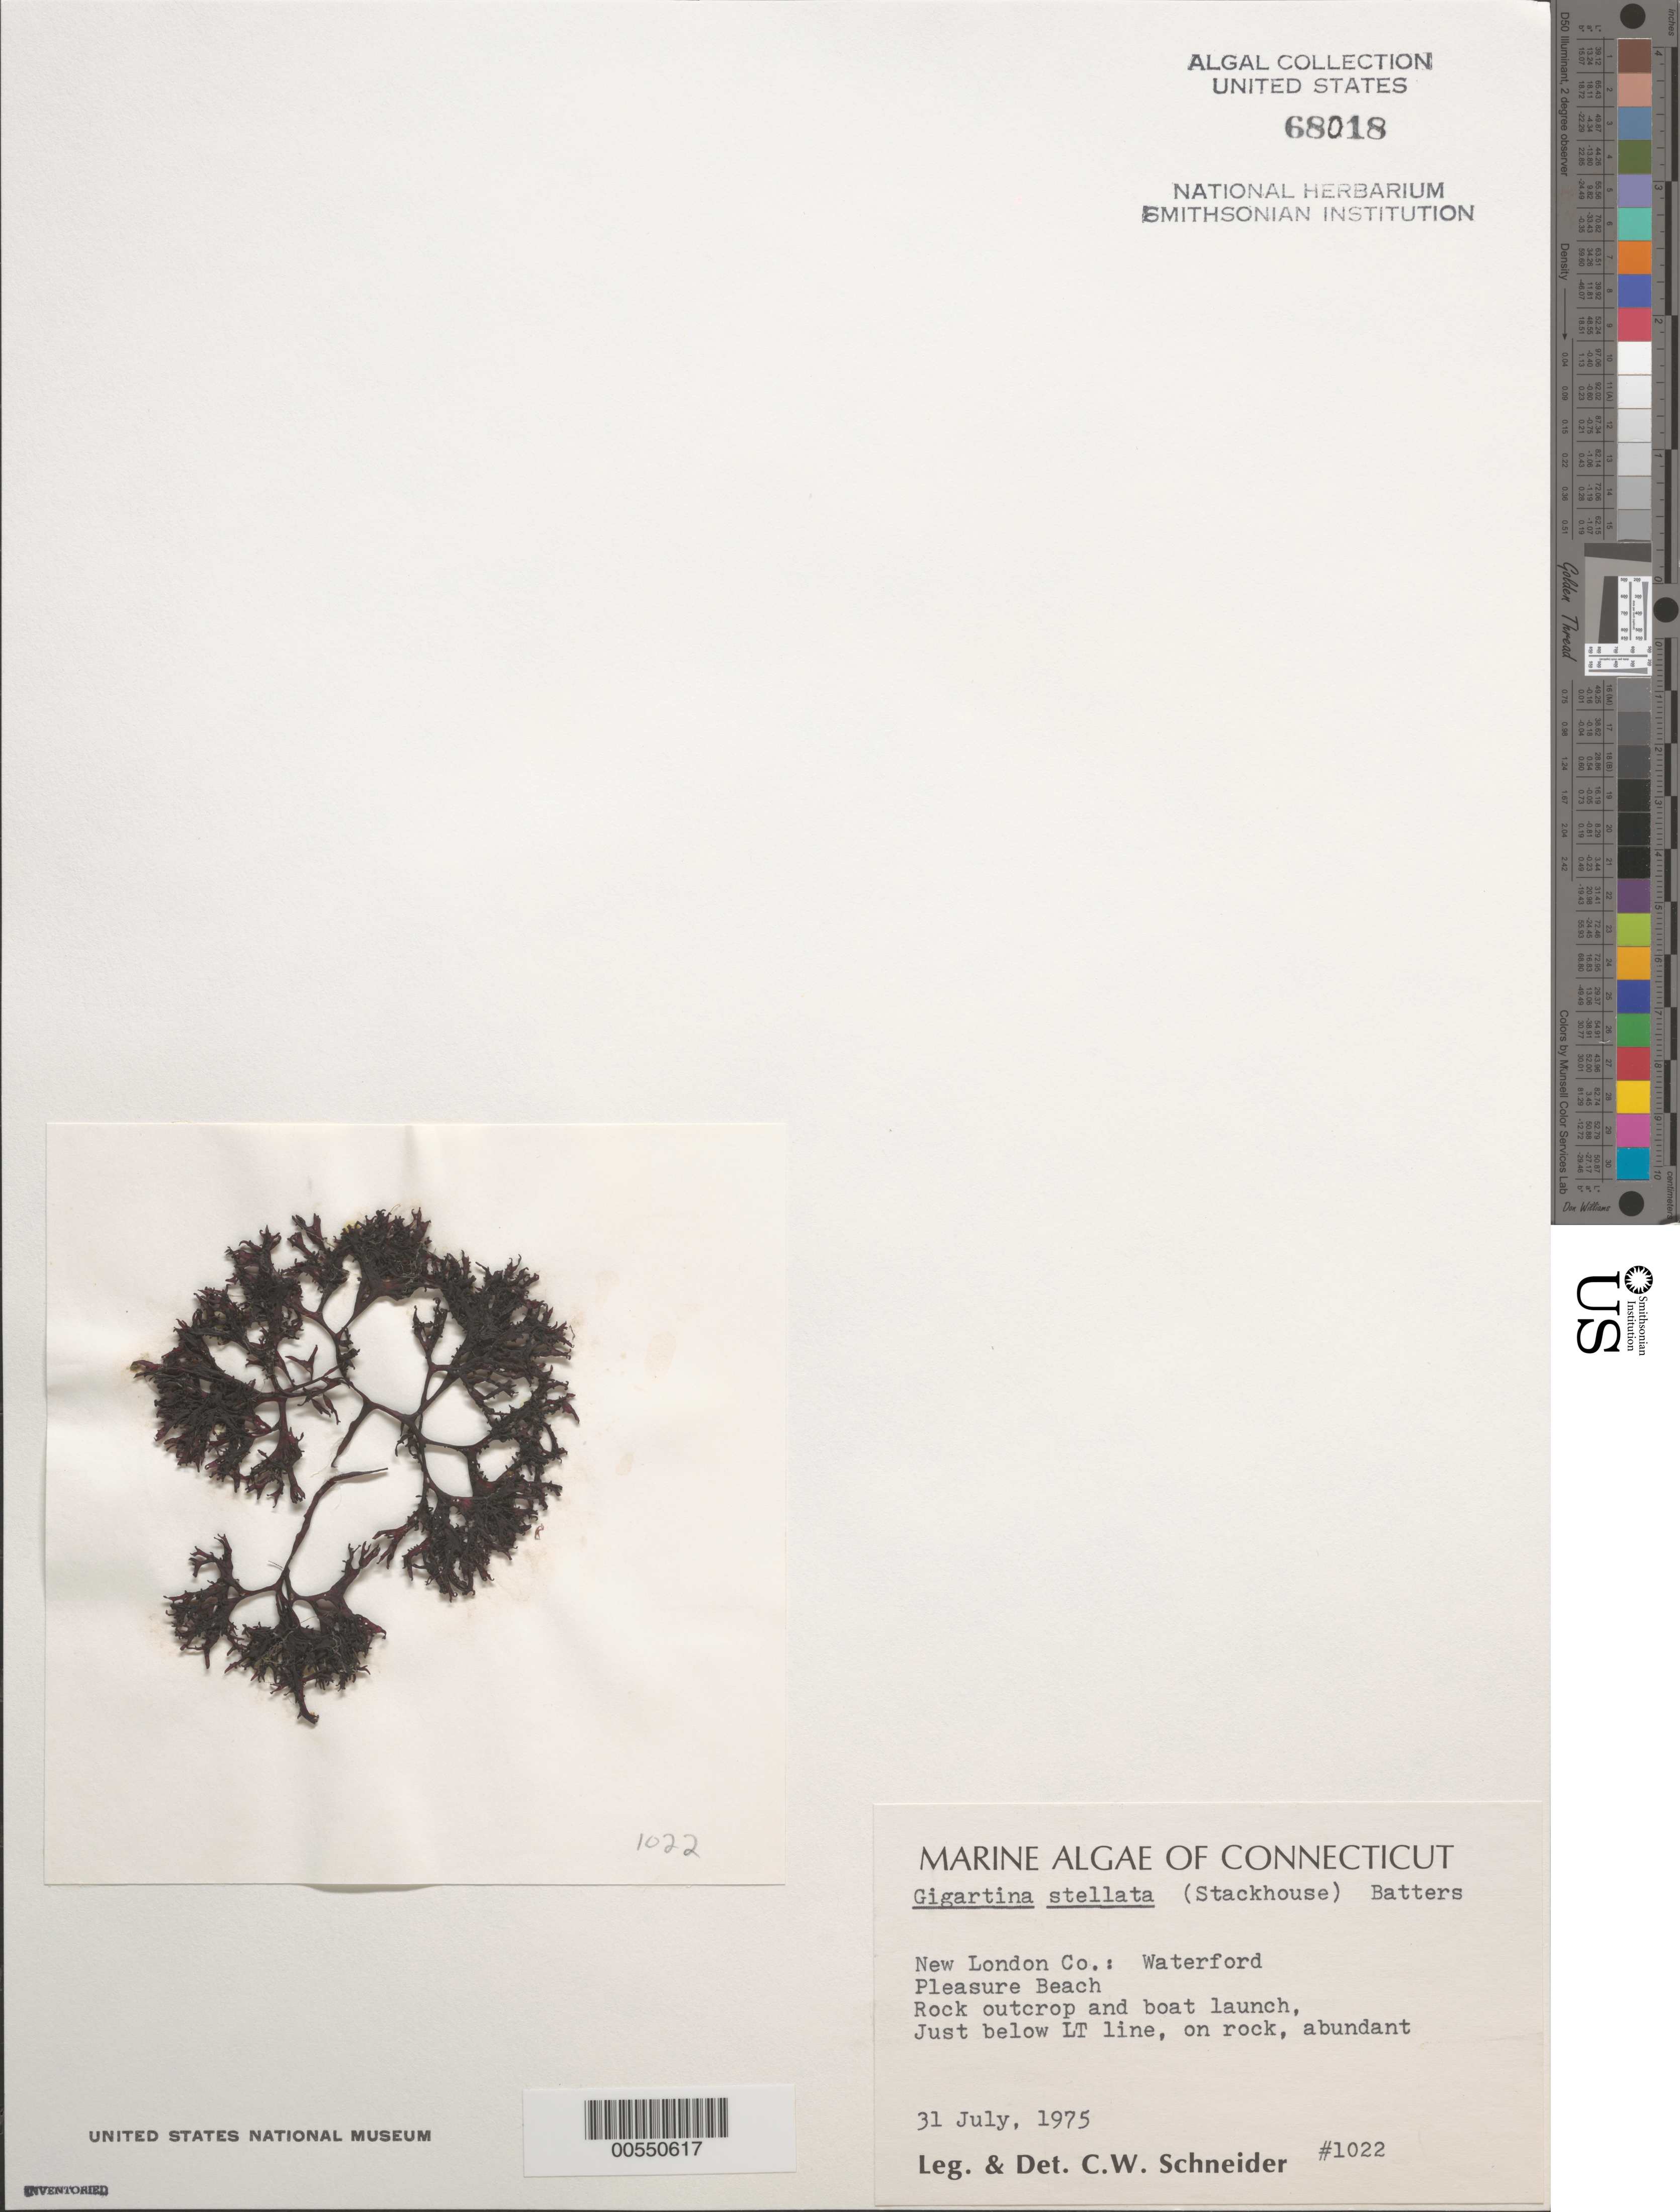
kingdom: Plantae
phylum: Rhodophyta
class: Florideophyceae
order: Gigartinales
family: Phyllophoraceae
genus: Mastocarpus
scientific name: Mastocarpus stellatus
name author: (Stackh.) Guiry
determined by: Algae name updating Project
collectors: C. W. Schneider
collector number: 1022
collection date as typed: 31 Jul 1975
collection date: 1975-07-31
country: United States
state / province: Connecticut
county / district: New London County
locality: Pleasure Beach, Waterford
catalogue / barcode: US 68018